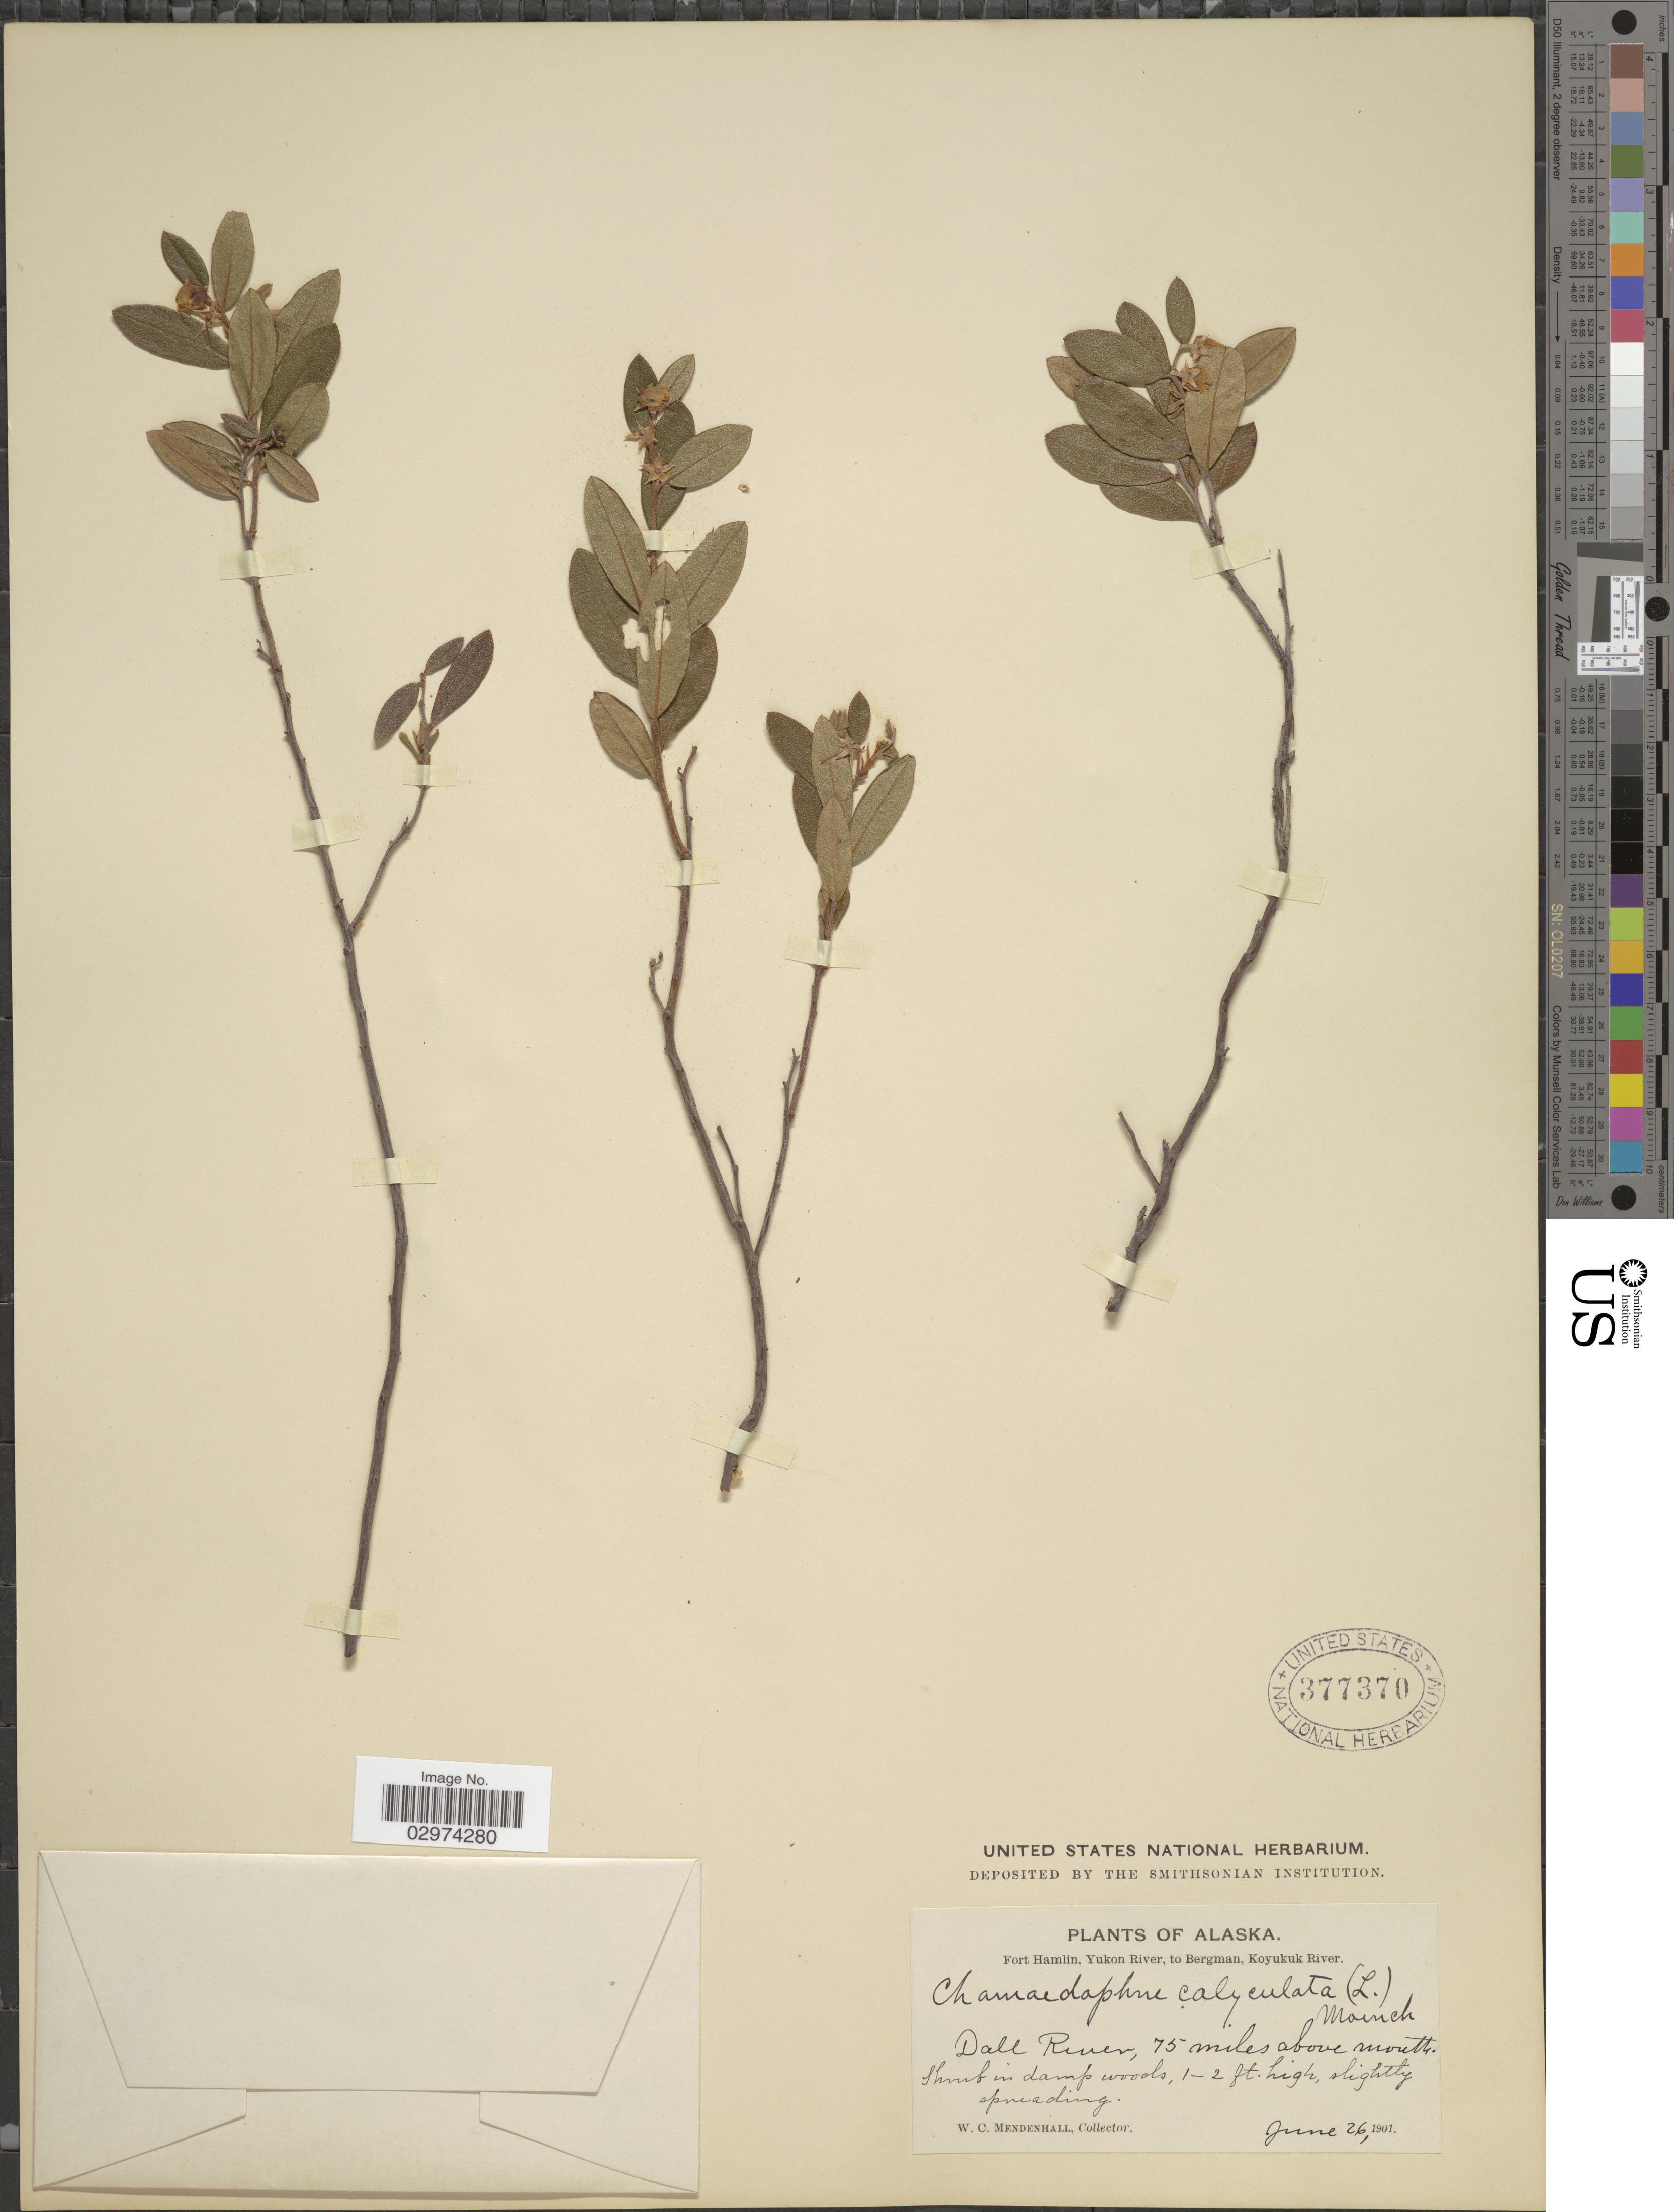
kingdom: Plantae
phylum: Tracheophyta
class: Magnoliopsida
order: Ericales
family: Ericaceae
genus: Chamaedaphne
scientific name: Chamaedaphne calyculata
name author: (L.) Moench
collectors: W. Mendenhall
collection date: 1901-06-26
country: United States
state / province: Alaska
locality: Fort Hamlin, Yukon River, to Bergman, Koyukuk River. Dall River, 75 miles above mouth.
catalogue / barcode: US 377370